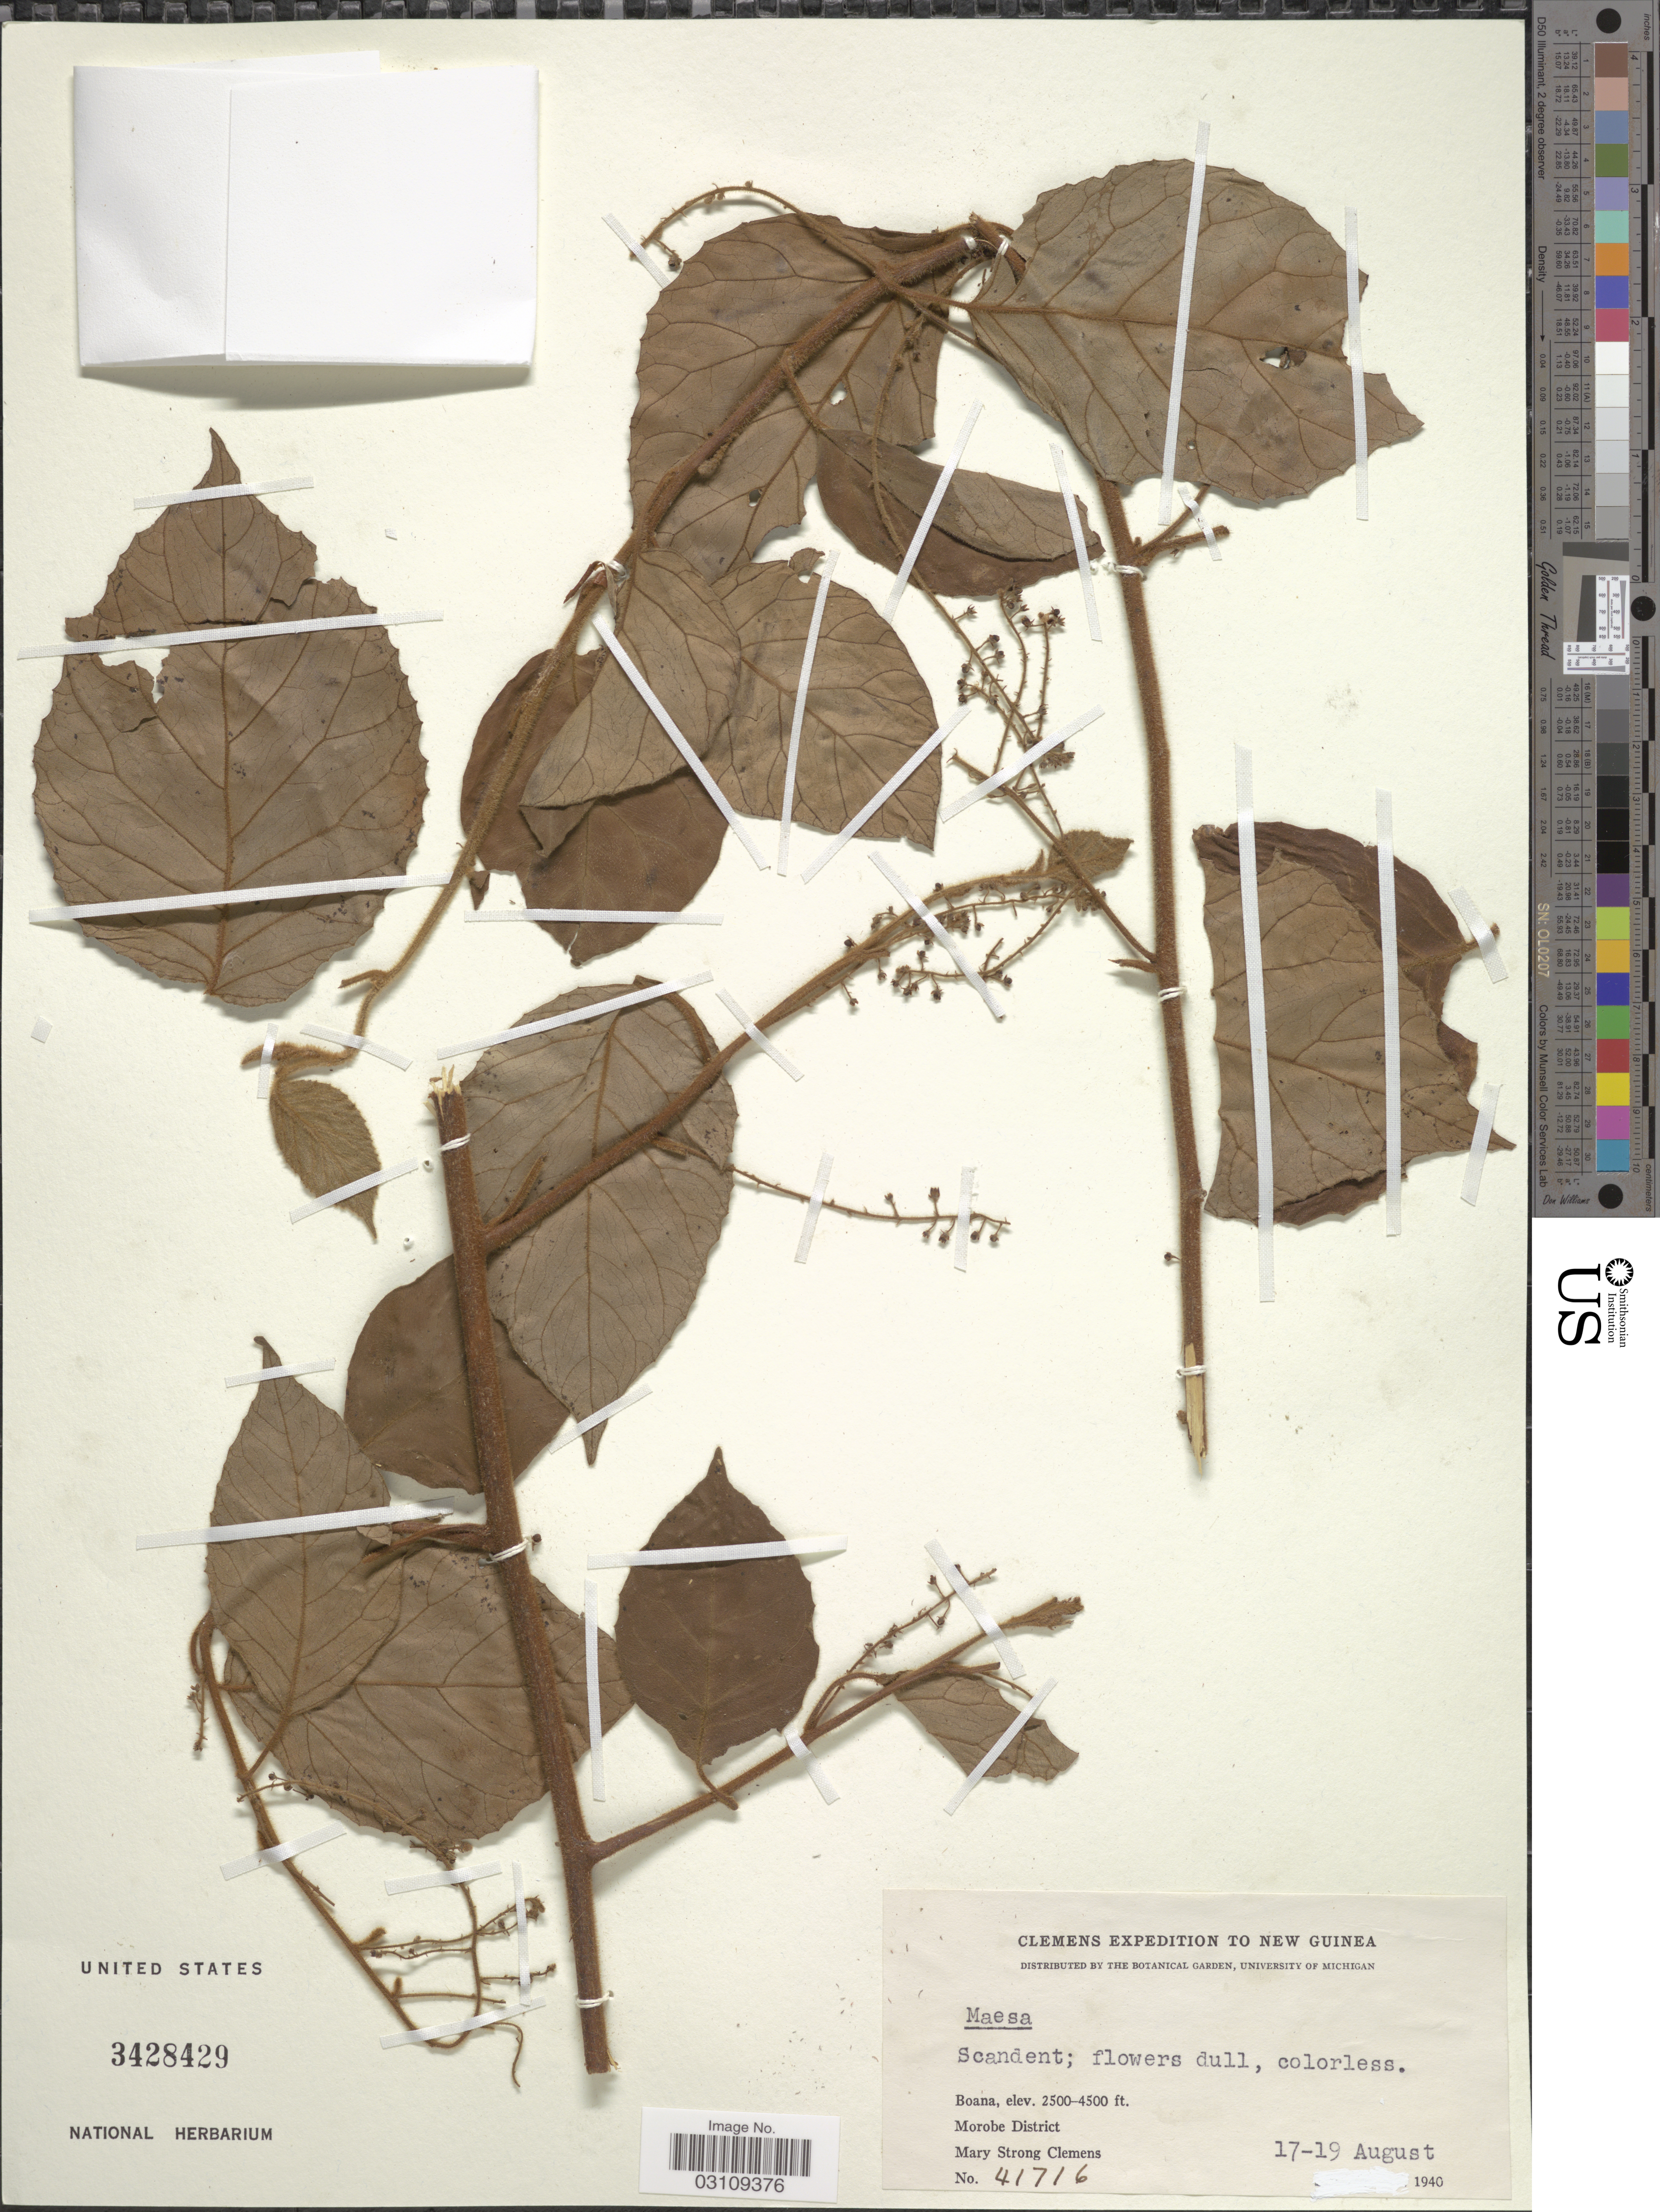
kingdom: Plantae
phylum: Tracheophyta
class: Magnoliopsida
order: Ericales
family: Primulaceae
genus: Maesa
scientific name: Maesa sp.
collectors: M. S. Clemens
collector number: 41716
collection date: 1940-08-17/1940-08-19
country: Papua New Guinea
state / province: Morobe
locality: New Guinea. Boana. Morobe District.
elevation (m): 762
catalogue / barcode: US 3428429